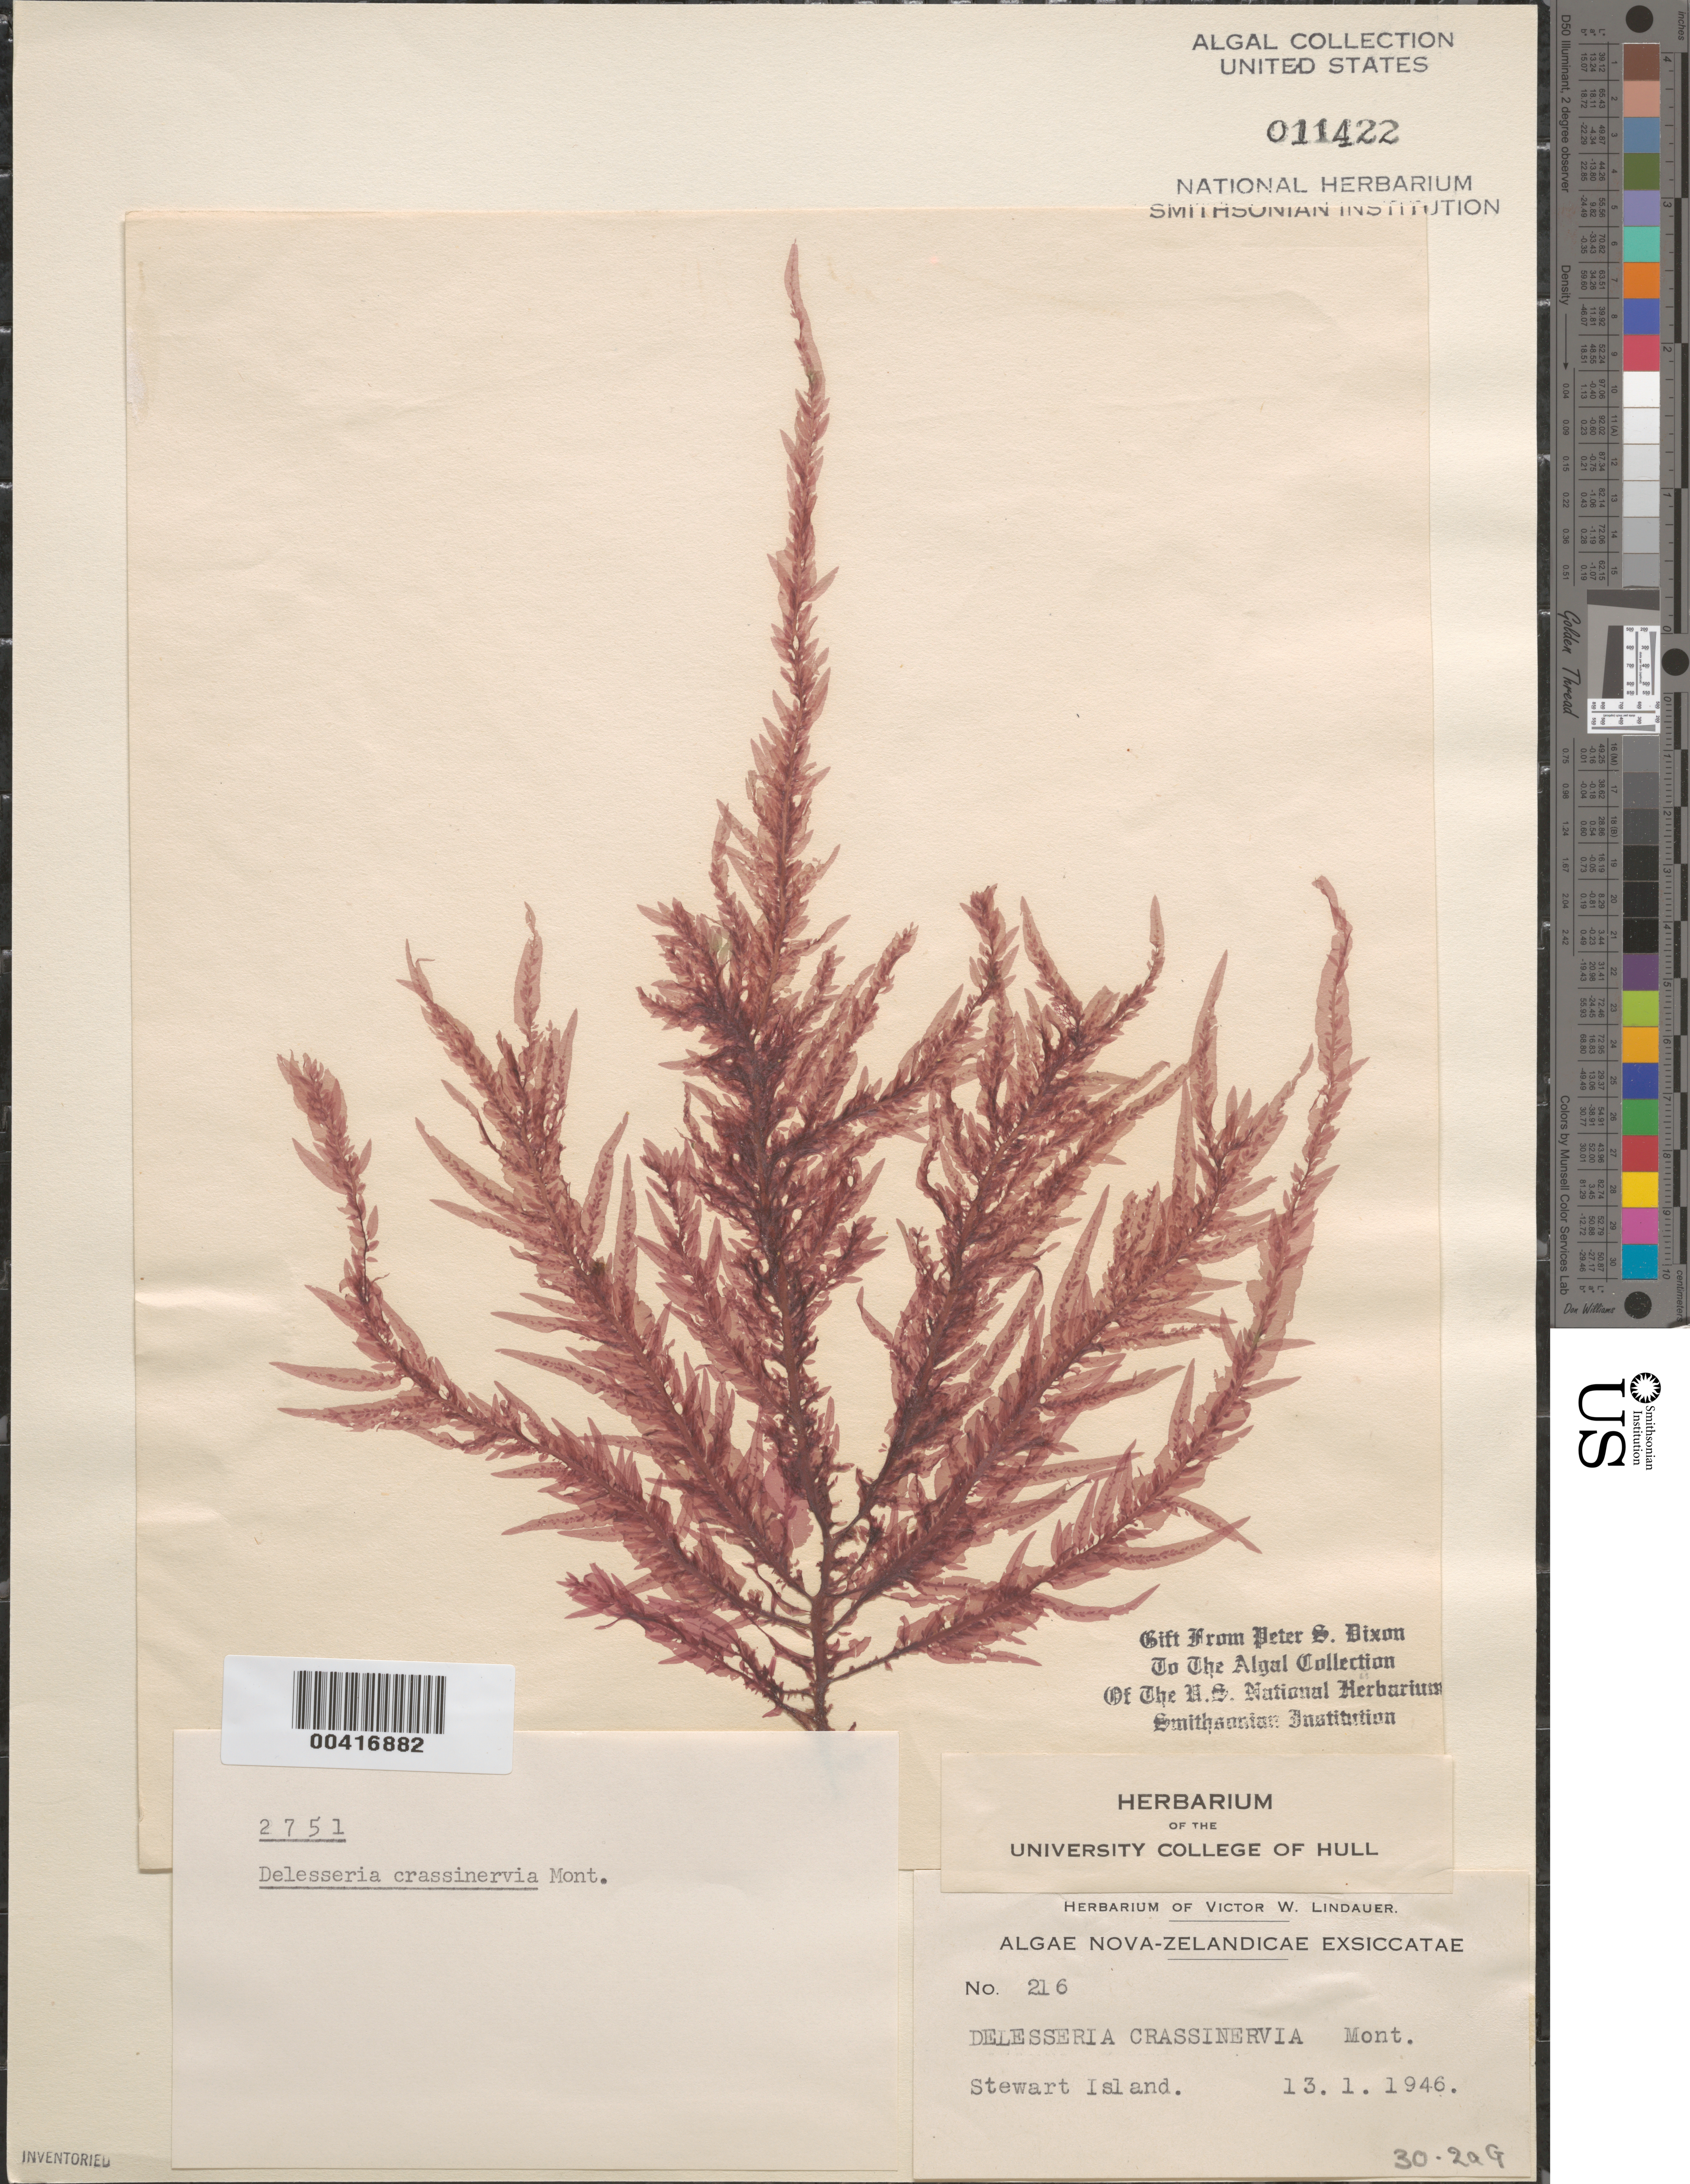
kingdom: Plantae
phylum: Rhodophyta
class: Florideophyceae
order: Ceramiales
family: Delesseriaceae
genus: Delesseria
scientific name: Delesseria crassinervia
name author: Mont.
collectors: V. Lindauer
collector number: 216 & PSD 2751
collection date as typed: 13 Jan 1946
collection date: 1946-01-13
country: New Zealand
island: Stewart Island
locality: Ringa Ringa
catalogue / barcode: US 11422